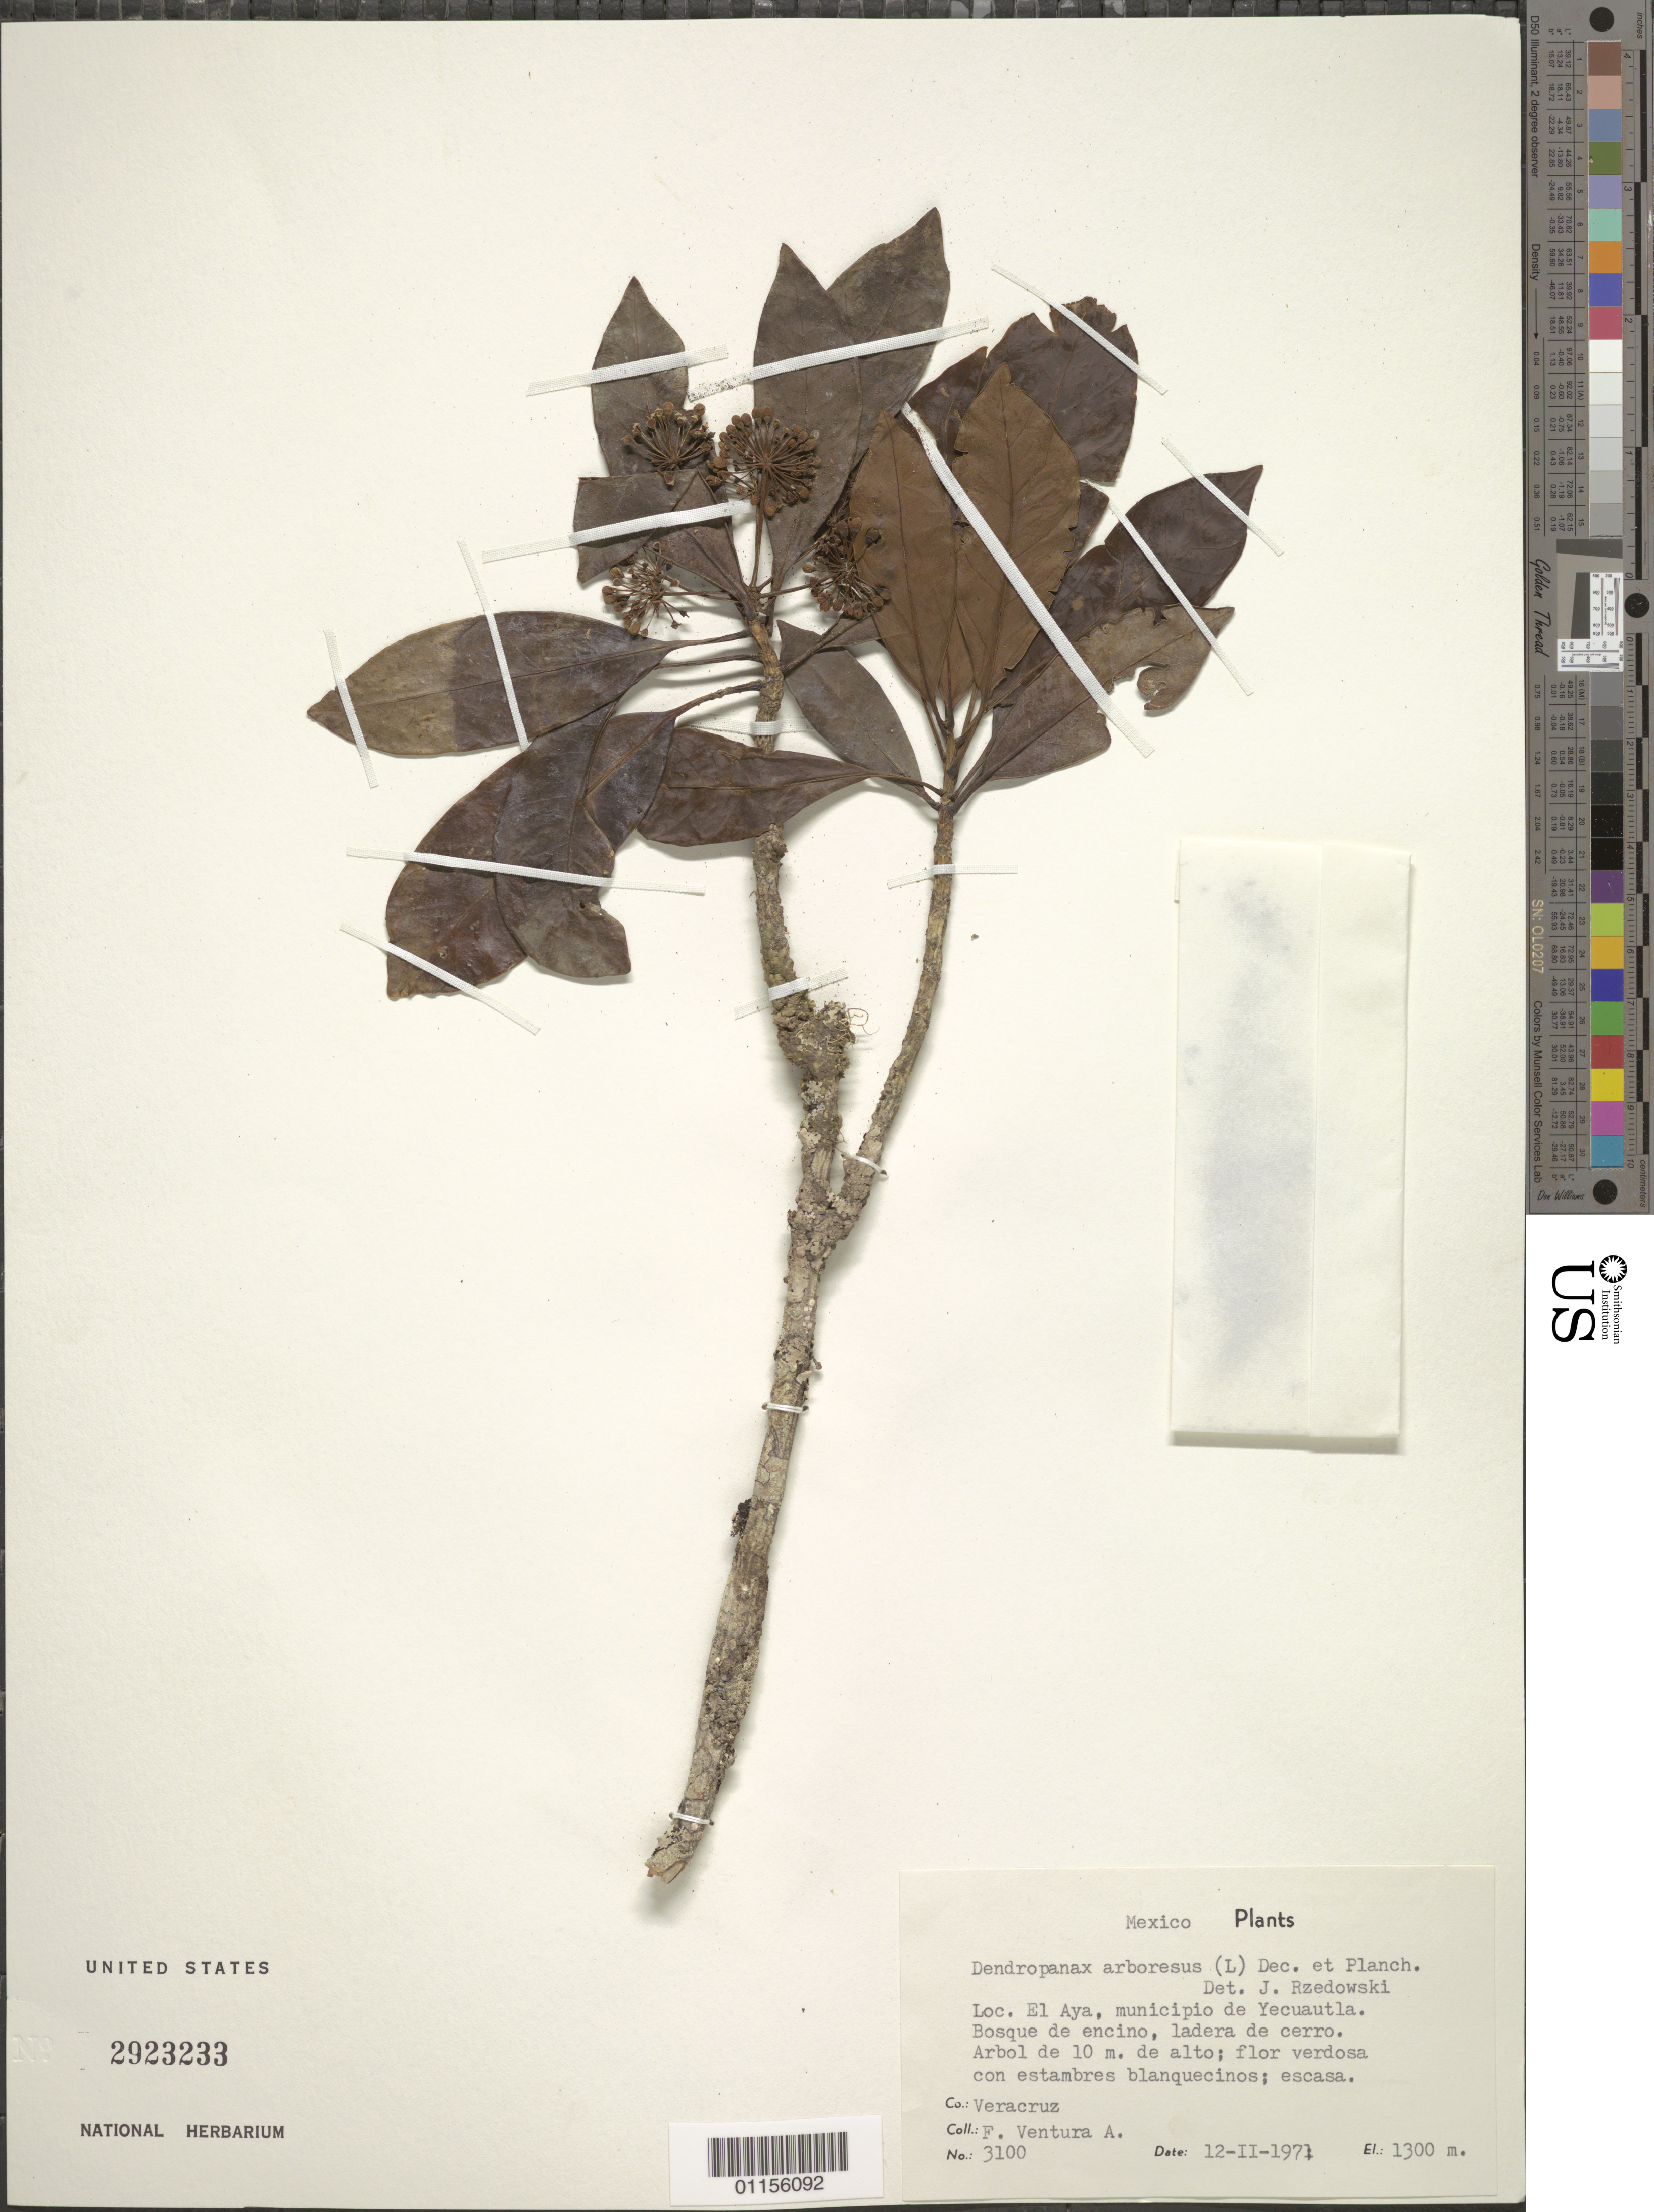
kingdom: Plantae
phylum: Tracheophyta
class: Magnoliopsida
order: Apiales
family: Araliaceae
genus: Dendropanax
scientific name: Dendropanax arboreus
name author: (L.) Decne. & Planch.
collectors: F. Ventura A.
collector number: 3100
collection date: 1971-11-12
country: Mexico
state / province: Veracruz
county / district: Yecuatla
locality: El Aya.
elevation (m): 1300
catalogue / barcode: US 2923233